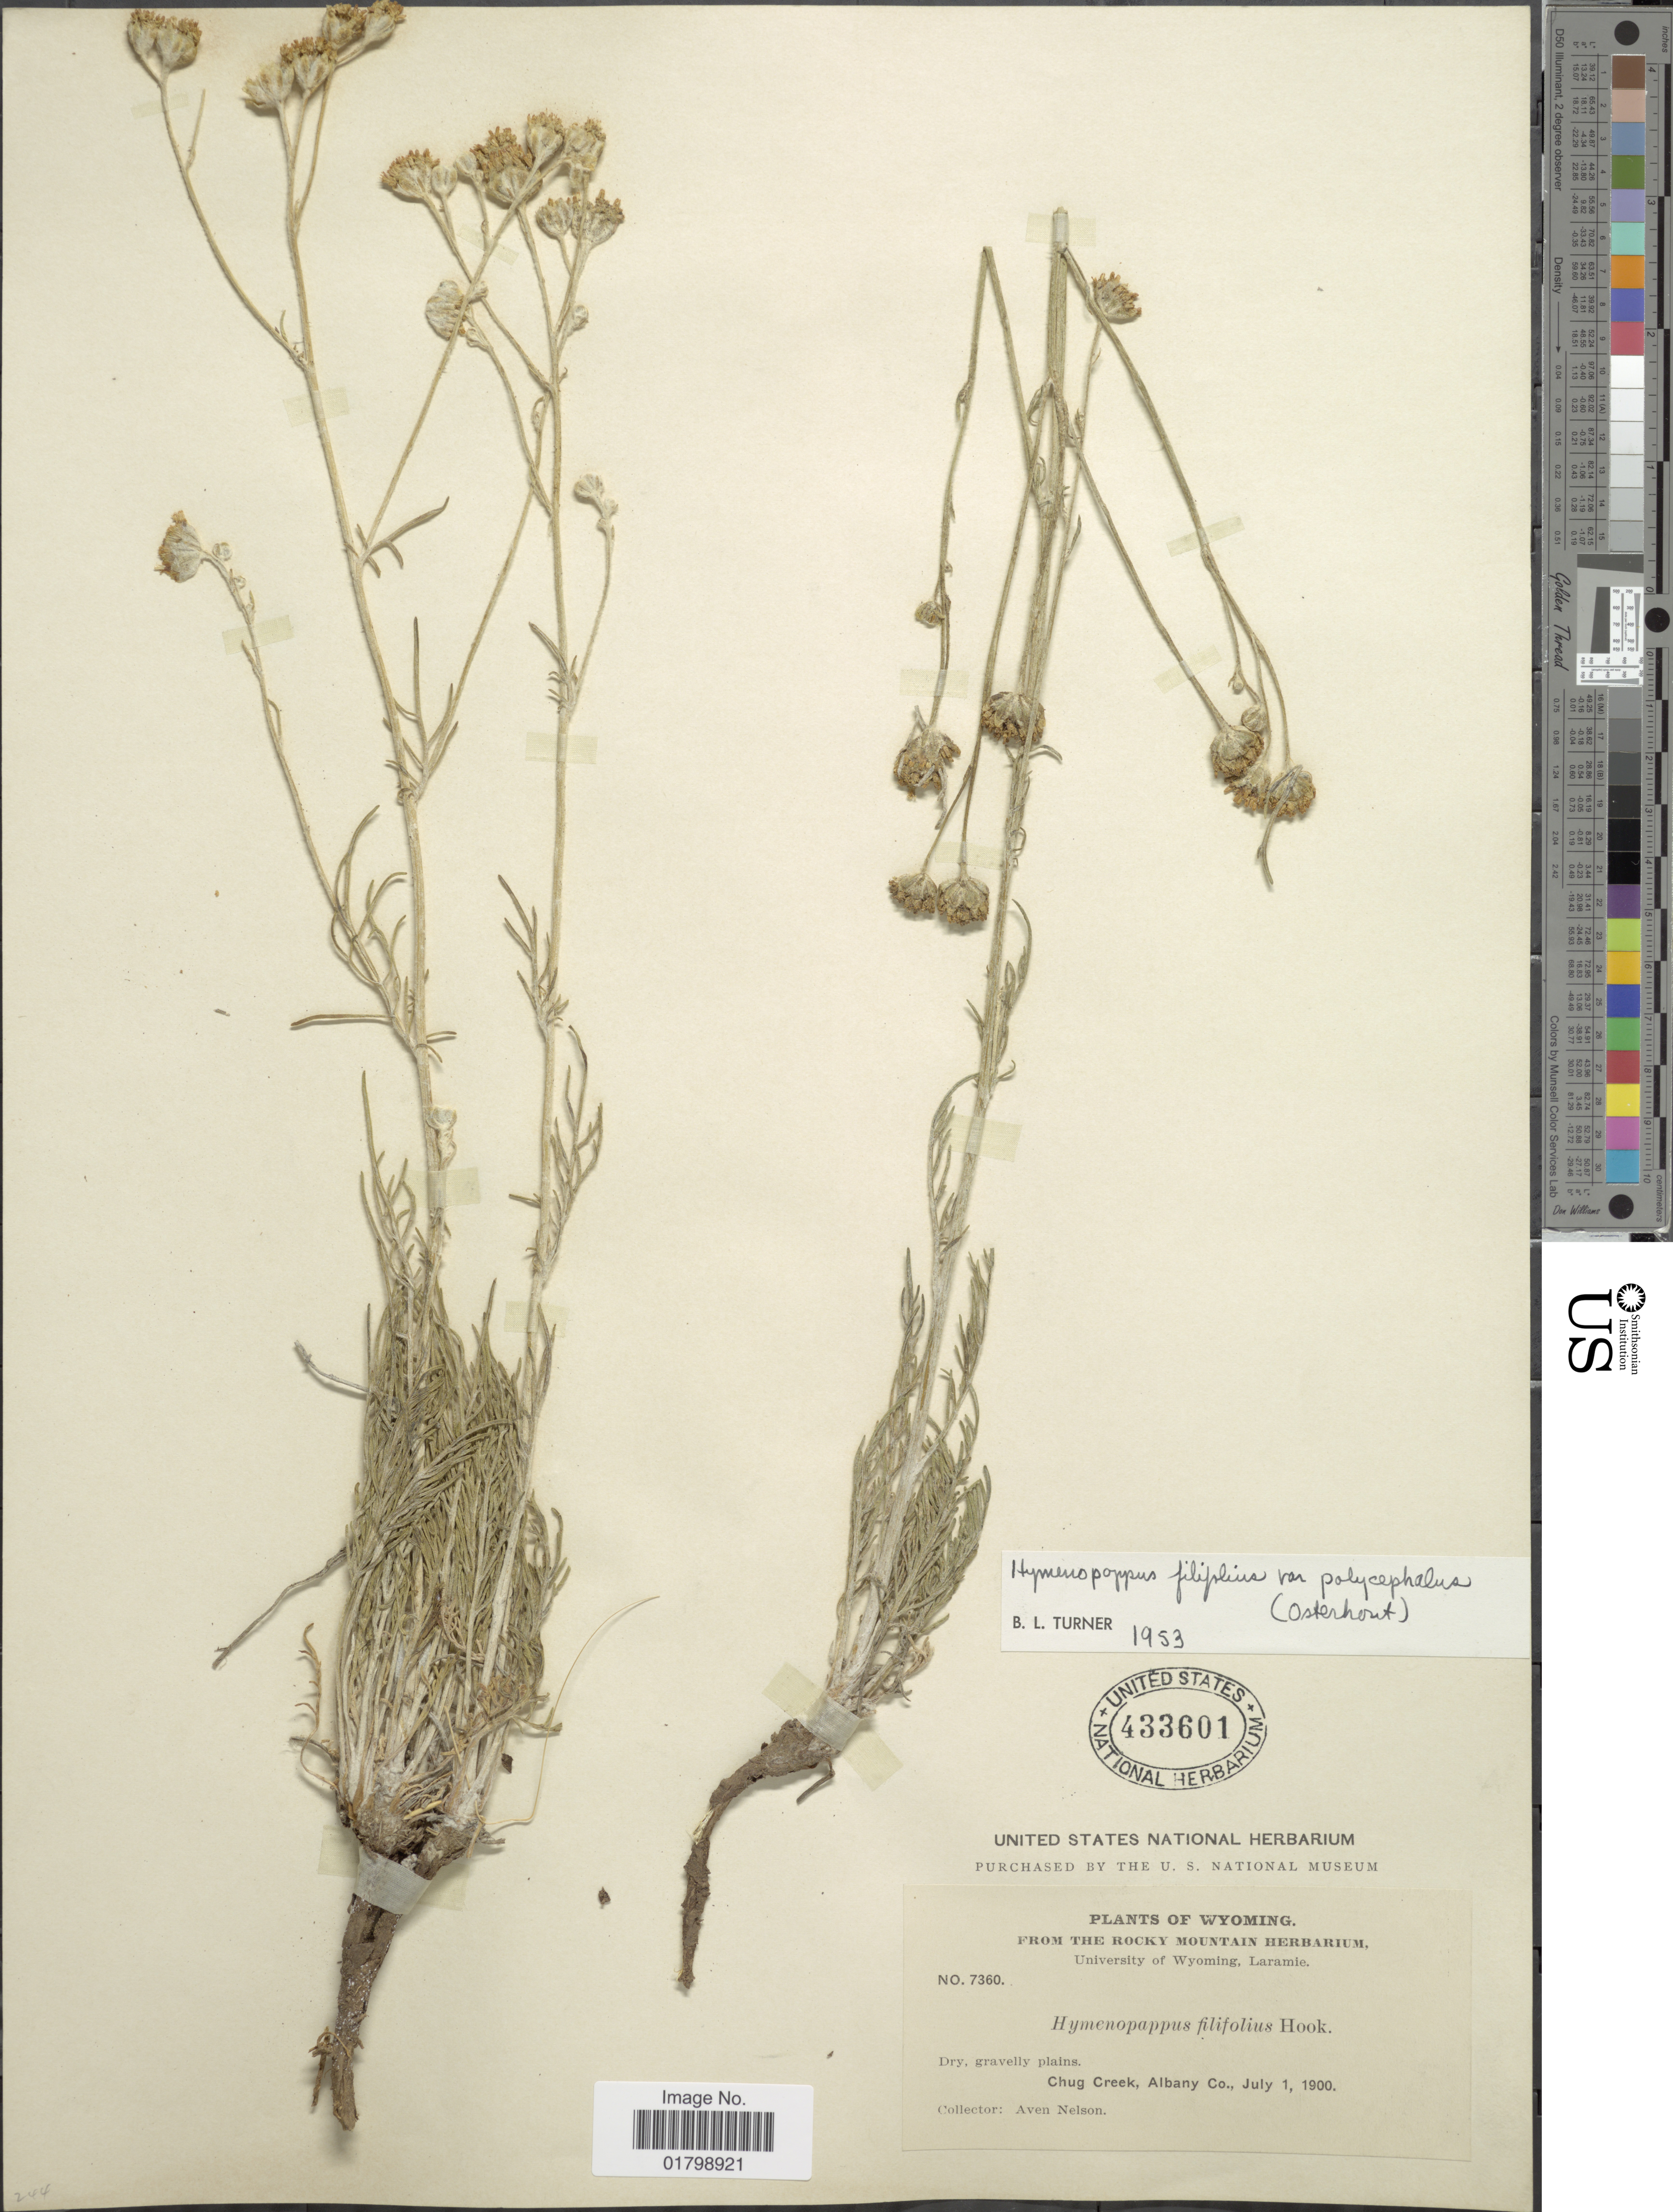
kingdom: Plantae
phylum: Tracheophyta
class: Magnoliopsida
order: Asterales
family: Asteraceae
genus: Hymenopappus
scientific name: Hymenopappus filifolius var. polycephalus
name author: (Osterh.) B.L. Turner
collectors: A. Nelson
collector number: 7360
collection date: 1900-07-01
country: United States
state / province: Wyoming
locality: Chug Creel, Albany Co.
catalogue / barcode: US 433601